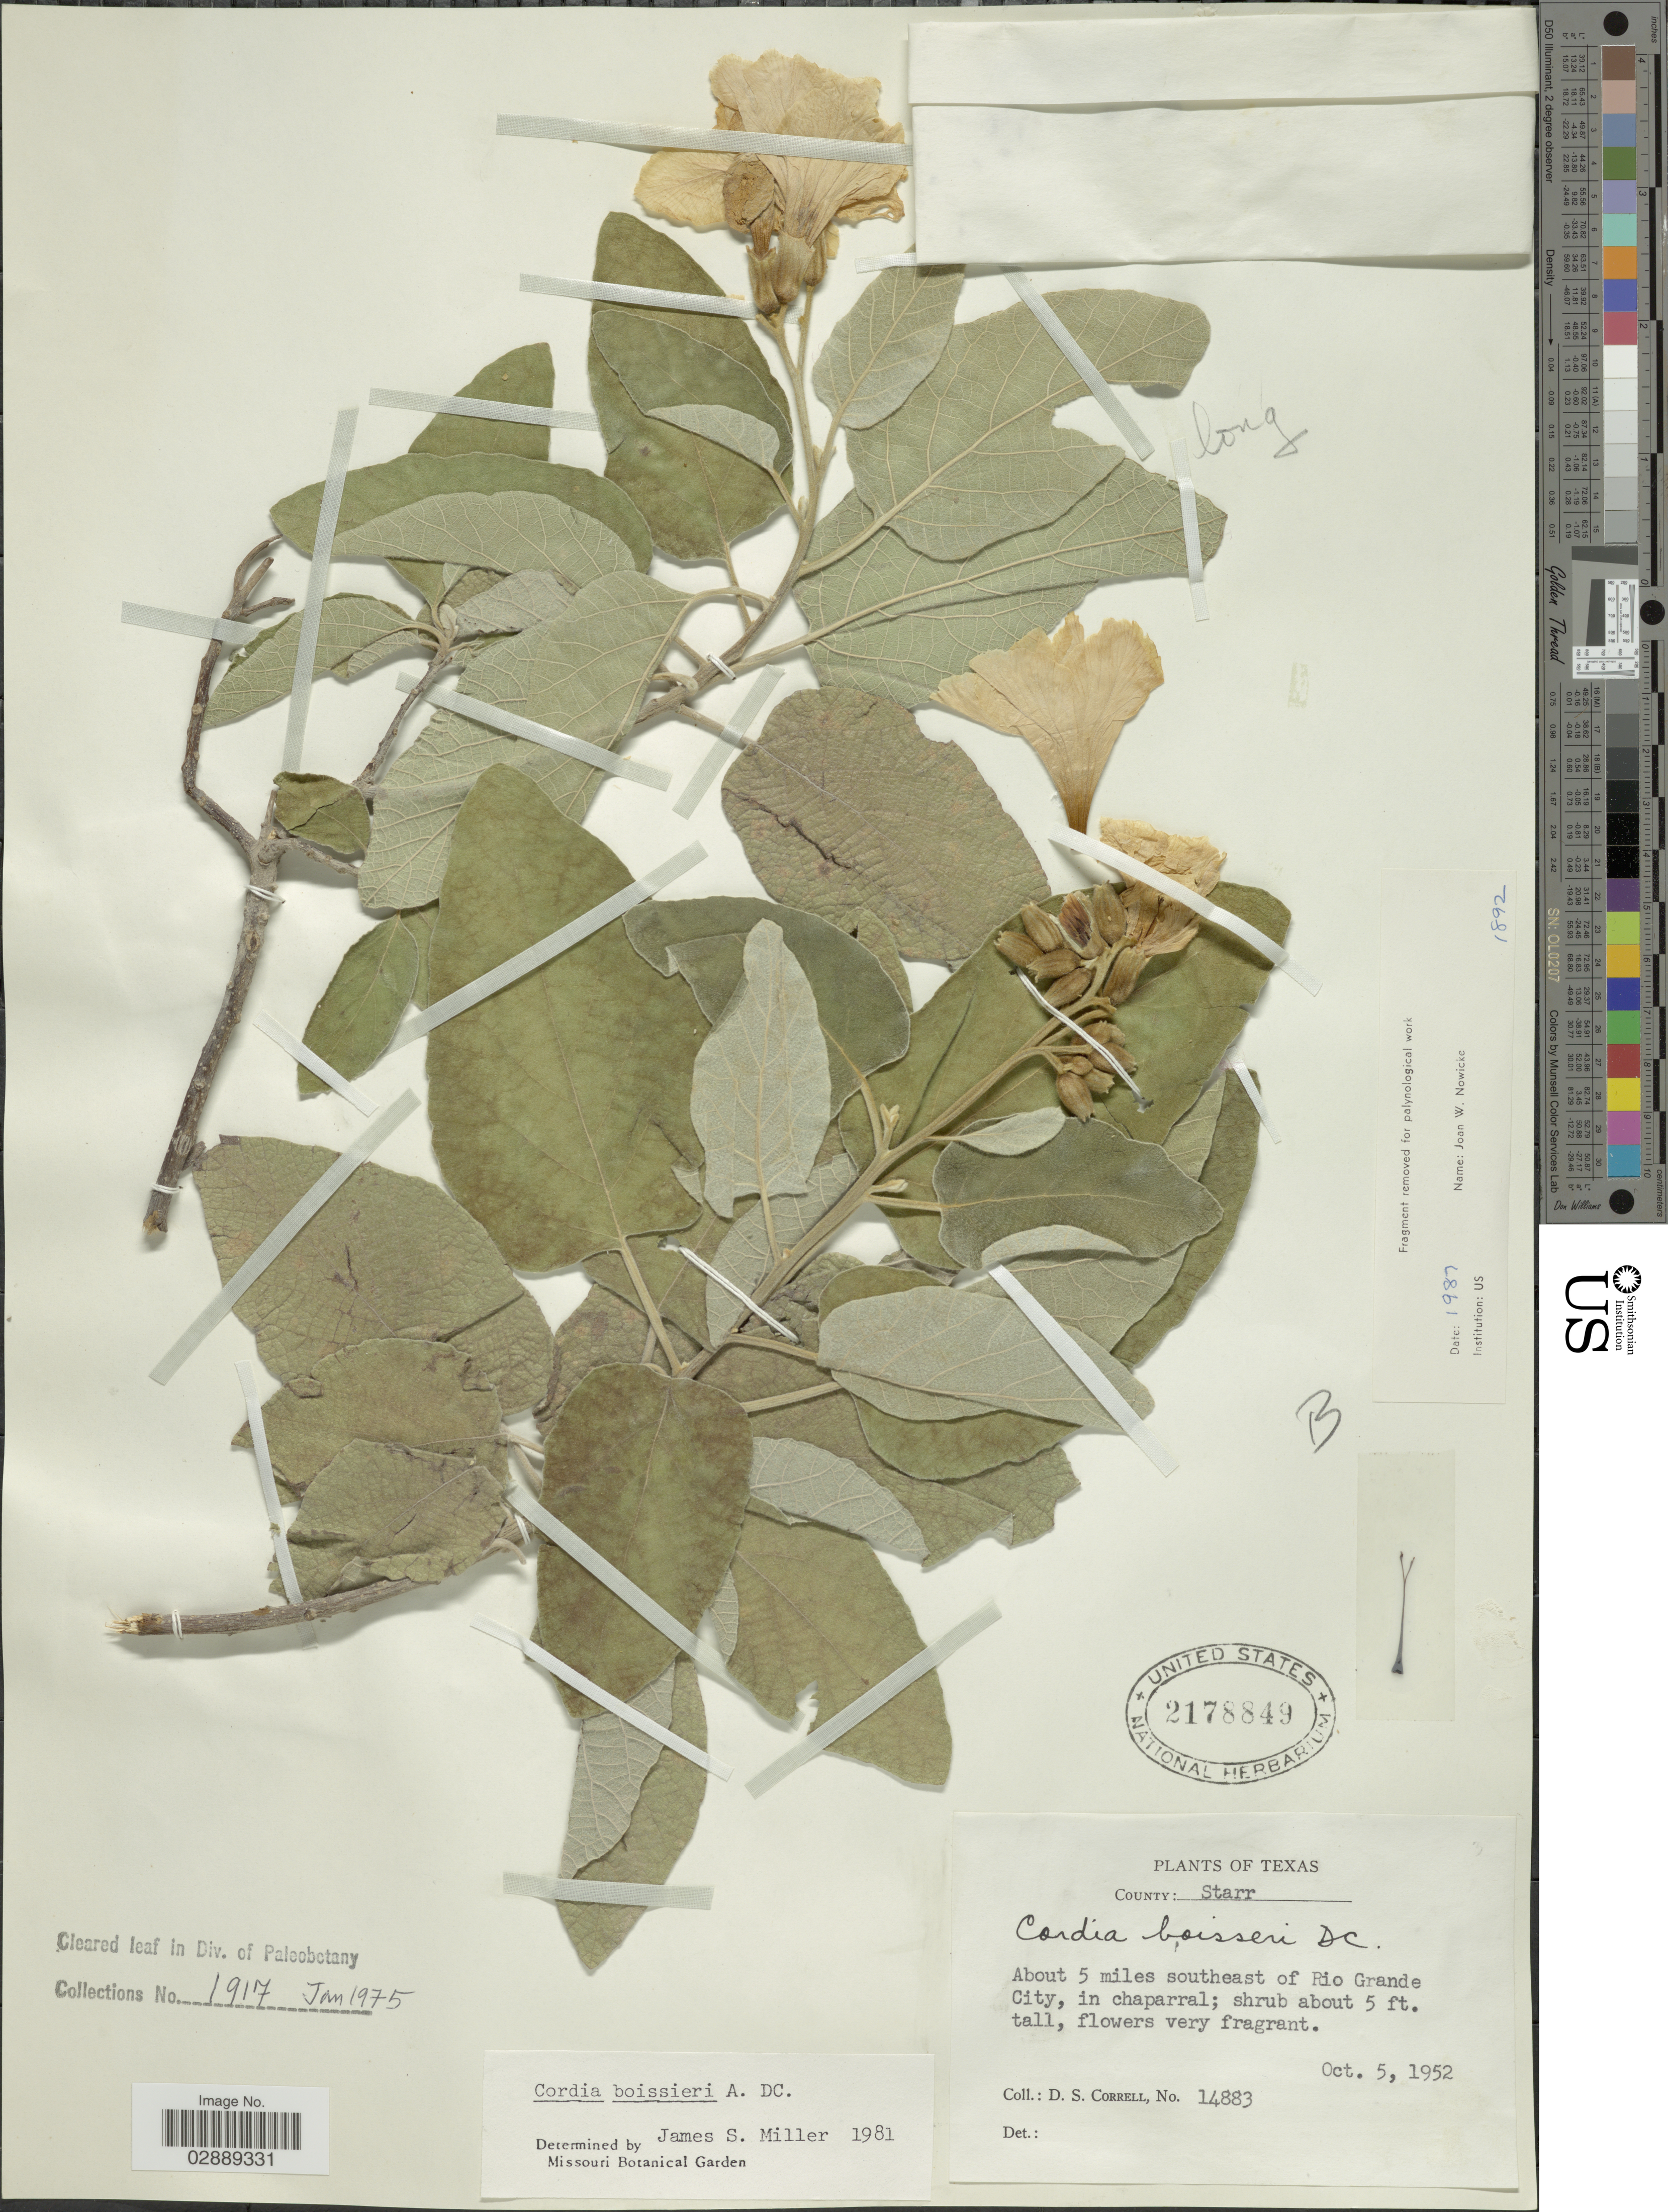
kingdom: Plantae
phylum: Tracheophyta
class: Magnoliopsida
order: Boraginales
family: Cordiaceae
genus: Cordia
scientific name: Cordia boissieri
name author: A. DC.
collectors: D. S. Correll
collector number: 14883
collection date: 1952-10-05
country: United States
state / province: Texas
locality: County: Starr. About 5 miles southeast of Rio Grande City.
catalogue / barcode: US 2178849